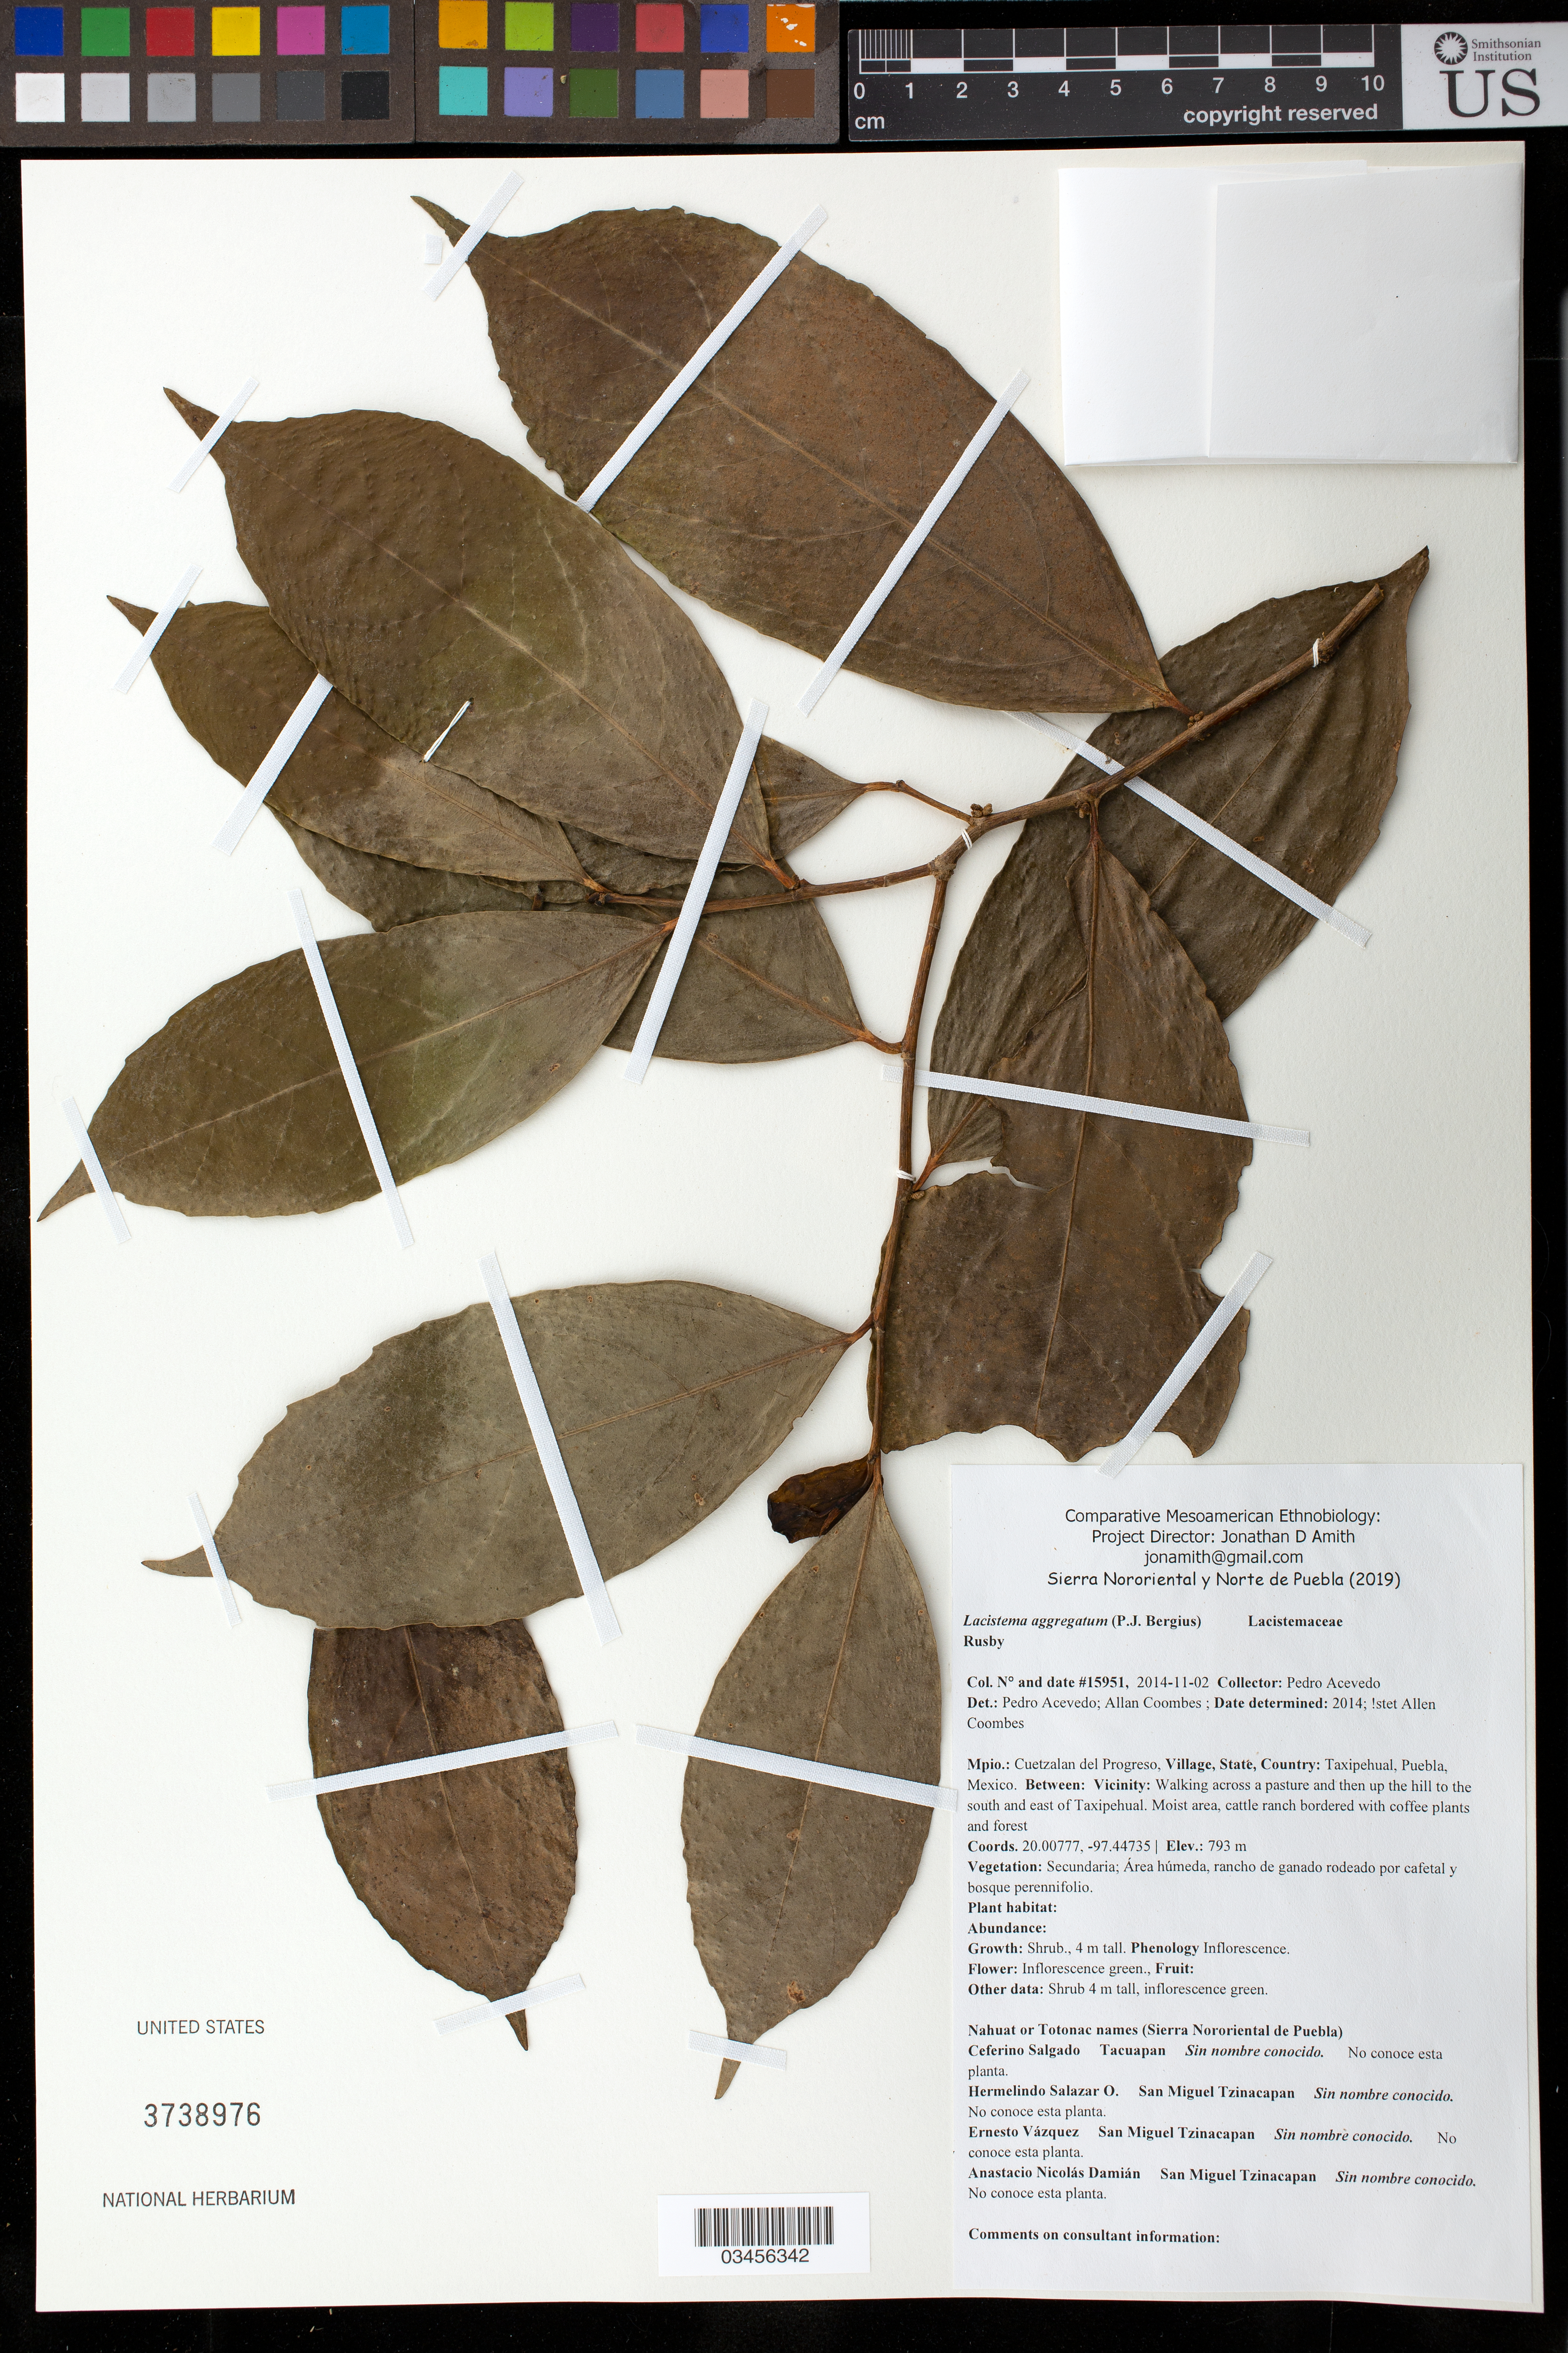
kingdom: Plantae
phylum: Tracheophyta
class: Magnoliopsida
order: Malpighiales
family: Lacistemataceae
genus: Lacistema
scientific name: Lacistema aggregatum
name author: (P.J. Bergius) Rusby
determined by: Coombes, Allen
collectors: P. Acevedo-Rodr.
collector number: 15951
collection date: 2014-11-02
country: México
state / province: Puebla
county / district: Cuetzalan del Progreso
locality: PUEBLO: Taxipehual; LOCALIDAD EXACTA: Walking across a pasture and then up the hill to the south and east of Taxipehual. Moist area, cattle ranch bordered with coffee plants and forest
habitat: VEGETACIÓN y HABITAT: Área húmeda, rancho de ganado rodeado por cafetal y bosque perennifolio.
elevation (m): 793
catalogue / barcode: US 3738976